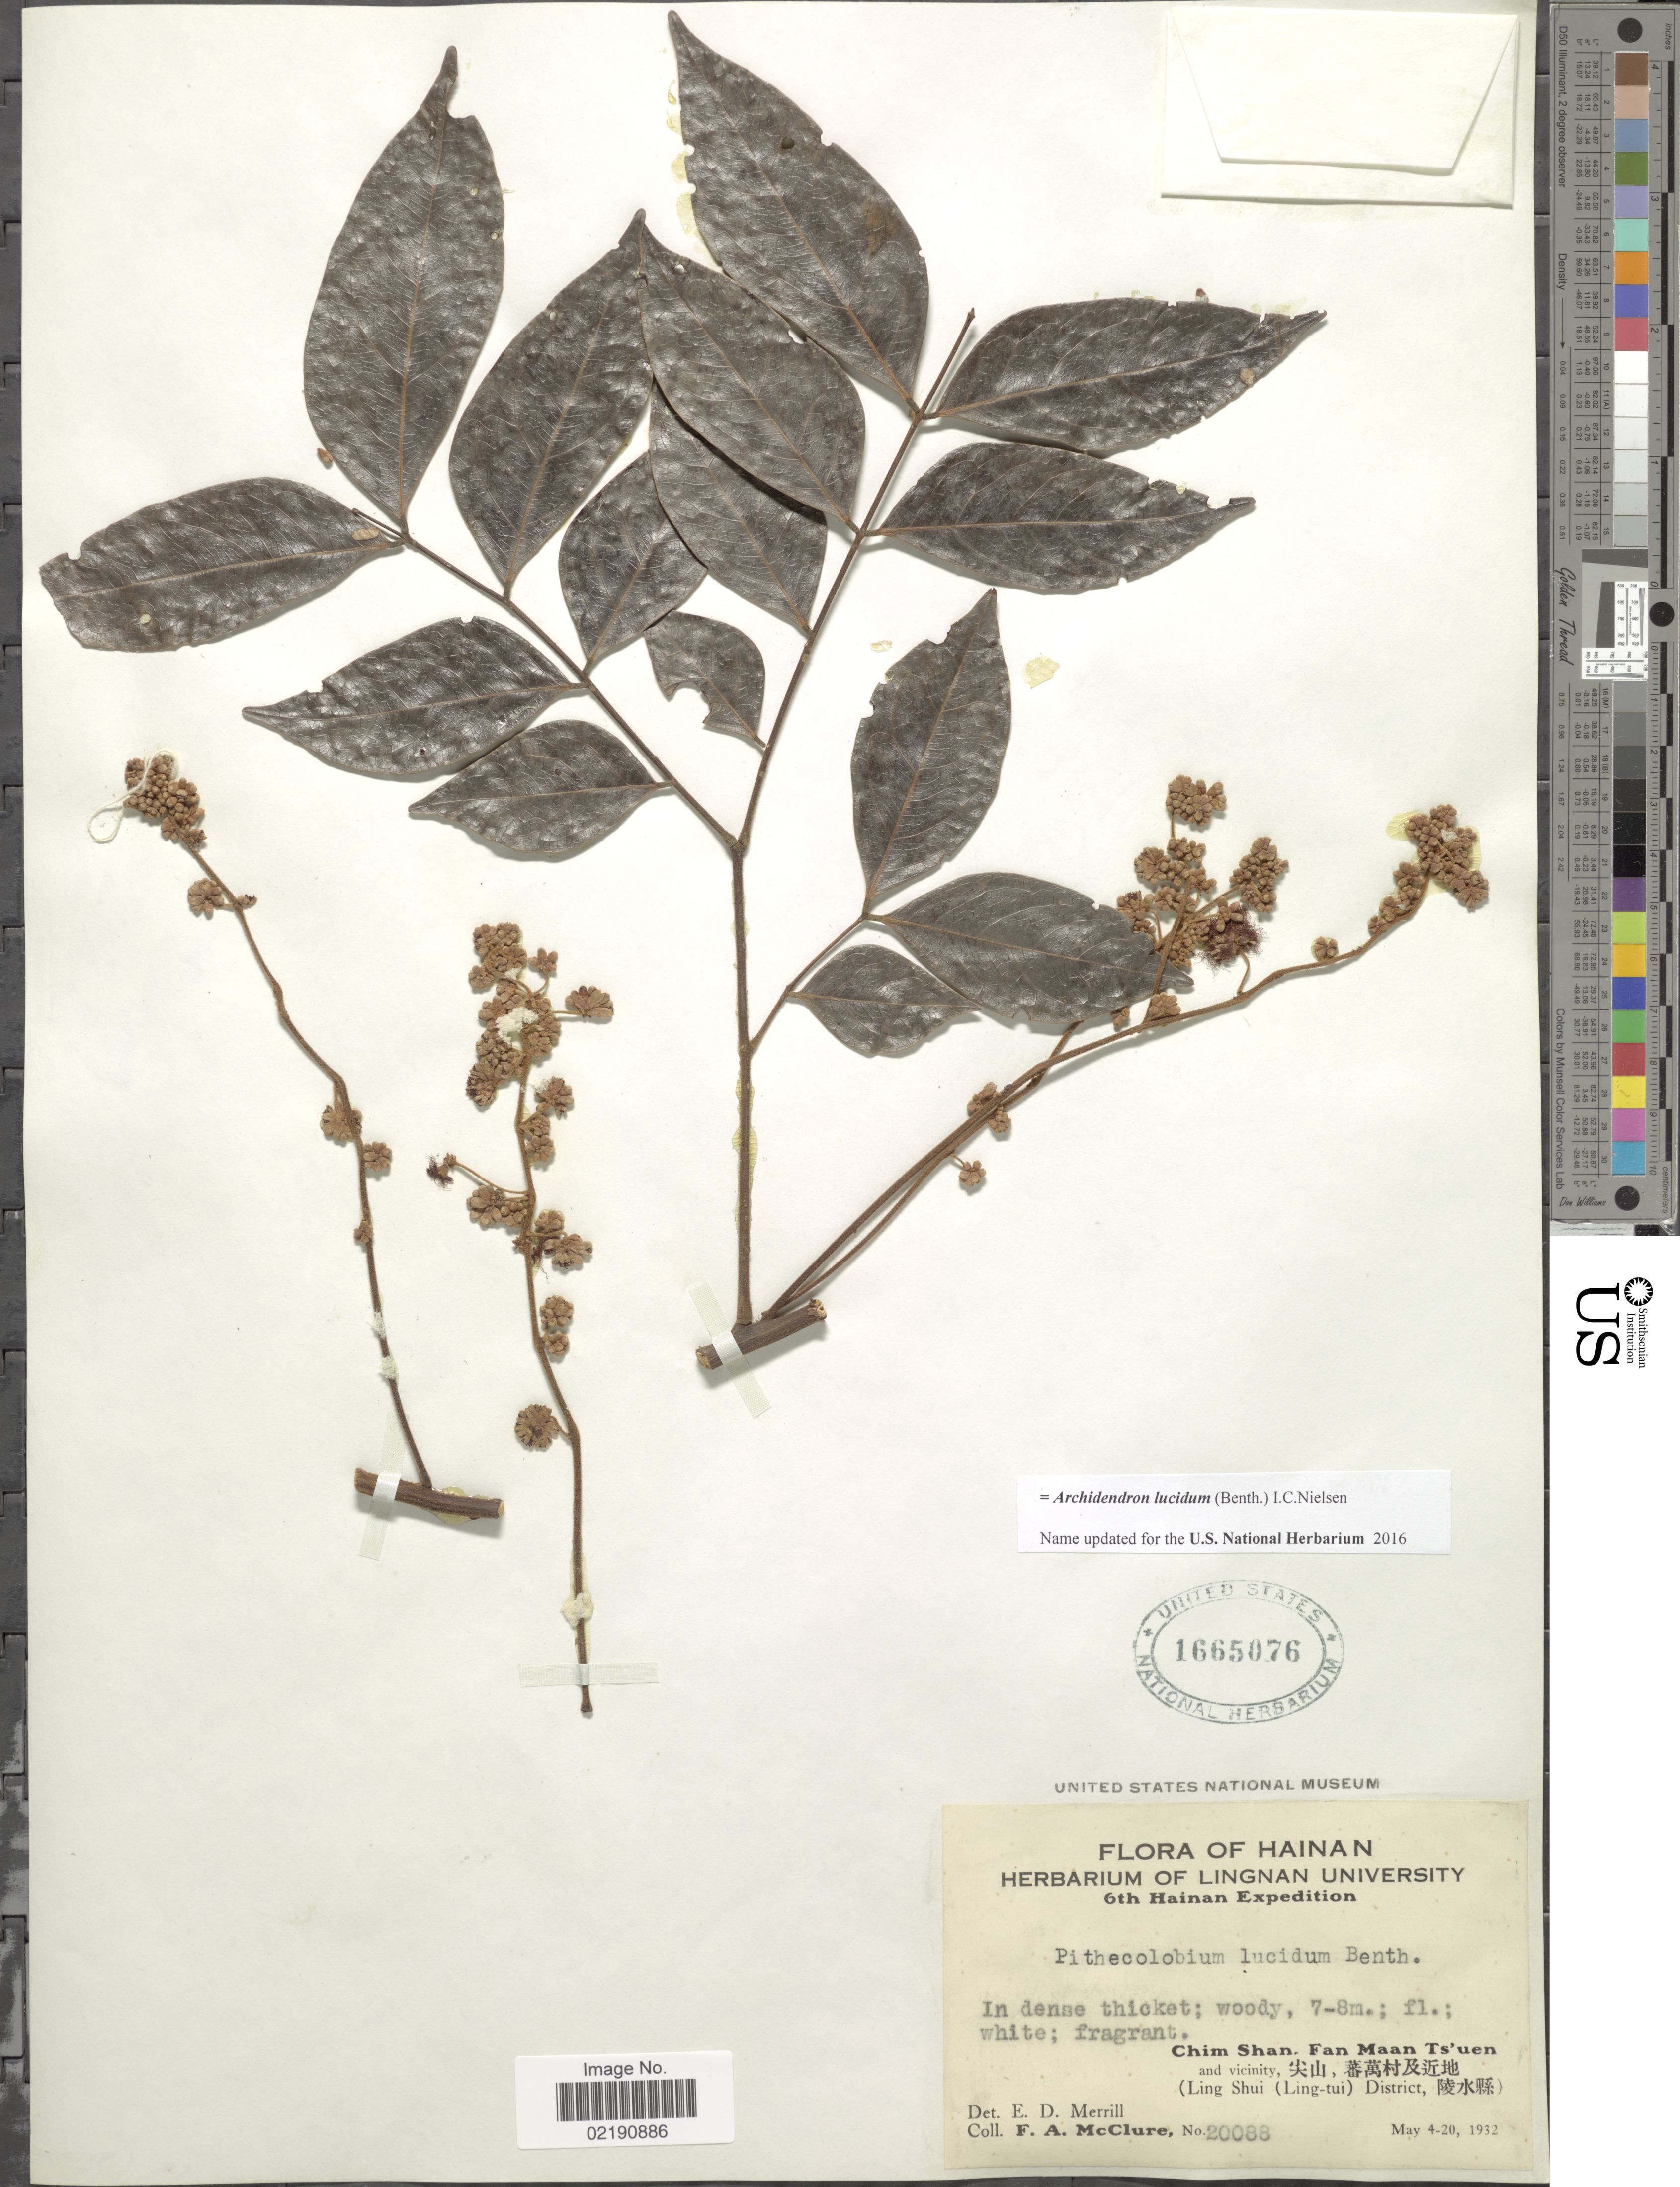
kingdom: Plantae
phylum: Tracheophyta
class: Magnoliopsida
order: Fabales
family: Fabaceae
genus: Archidendron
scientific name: Archidendron lucidum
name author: (Benth.) I.C. Nielsen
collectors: F. A. McClure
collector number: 20088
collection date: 1932-05-04/1932-05-20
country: China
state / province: Hainan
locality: In dense thicket; Chim Shan, Fan Maan Ts'uen and vicinity (Ling Shui (Ling-tui) District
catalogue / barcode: US 1665076